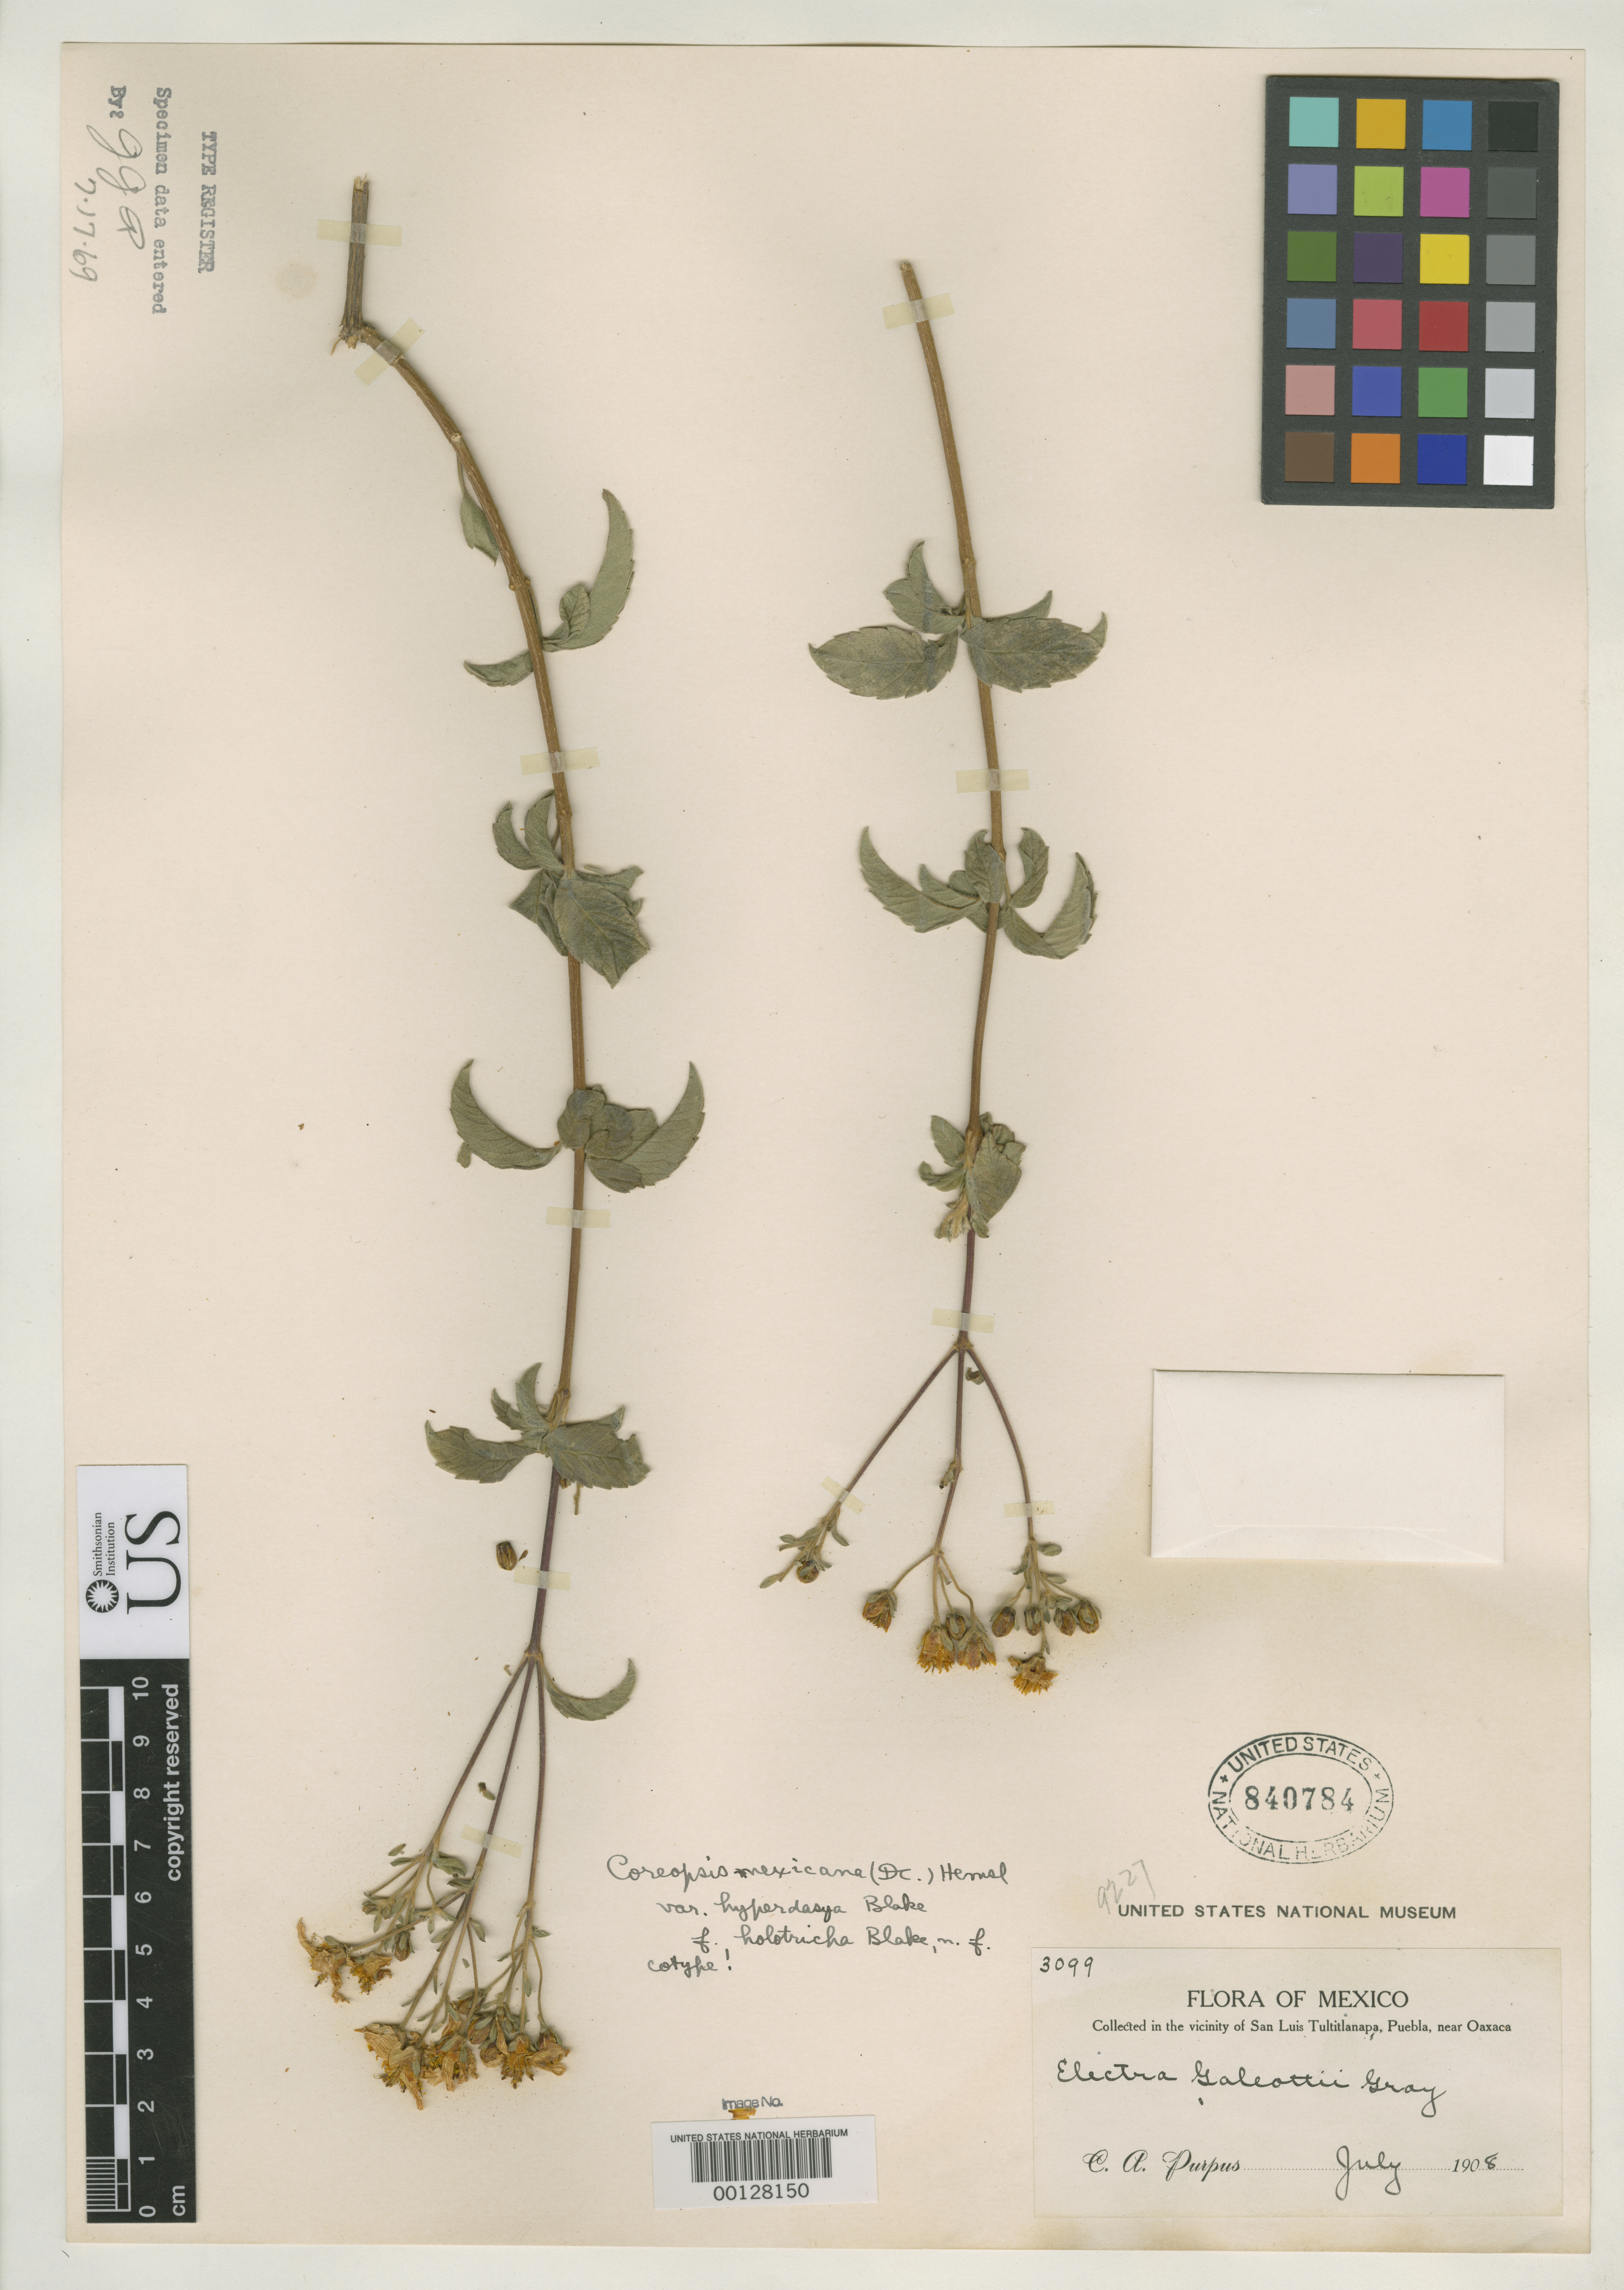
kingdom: Plantae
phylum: Tracheophyta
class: Magnoliopsida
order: Asterales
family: Asteraceae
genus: Coreopsis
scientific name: Coreopsis mexicana f. holotricha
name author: S.F. Blake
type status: Isotype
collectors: C. A. Purpus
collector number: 3099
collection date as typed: Jul 1908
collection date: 1908-07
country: Mexico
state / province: Puebla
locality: San Luis Tultitlanapa.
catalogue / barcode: US 840784